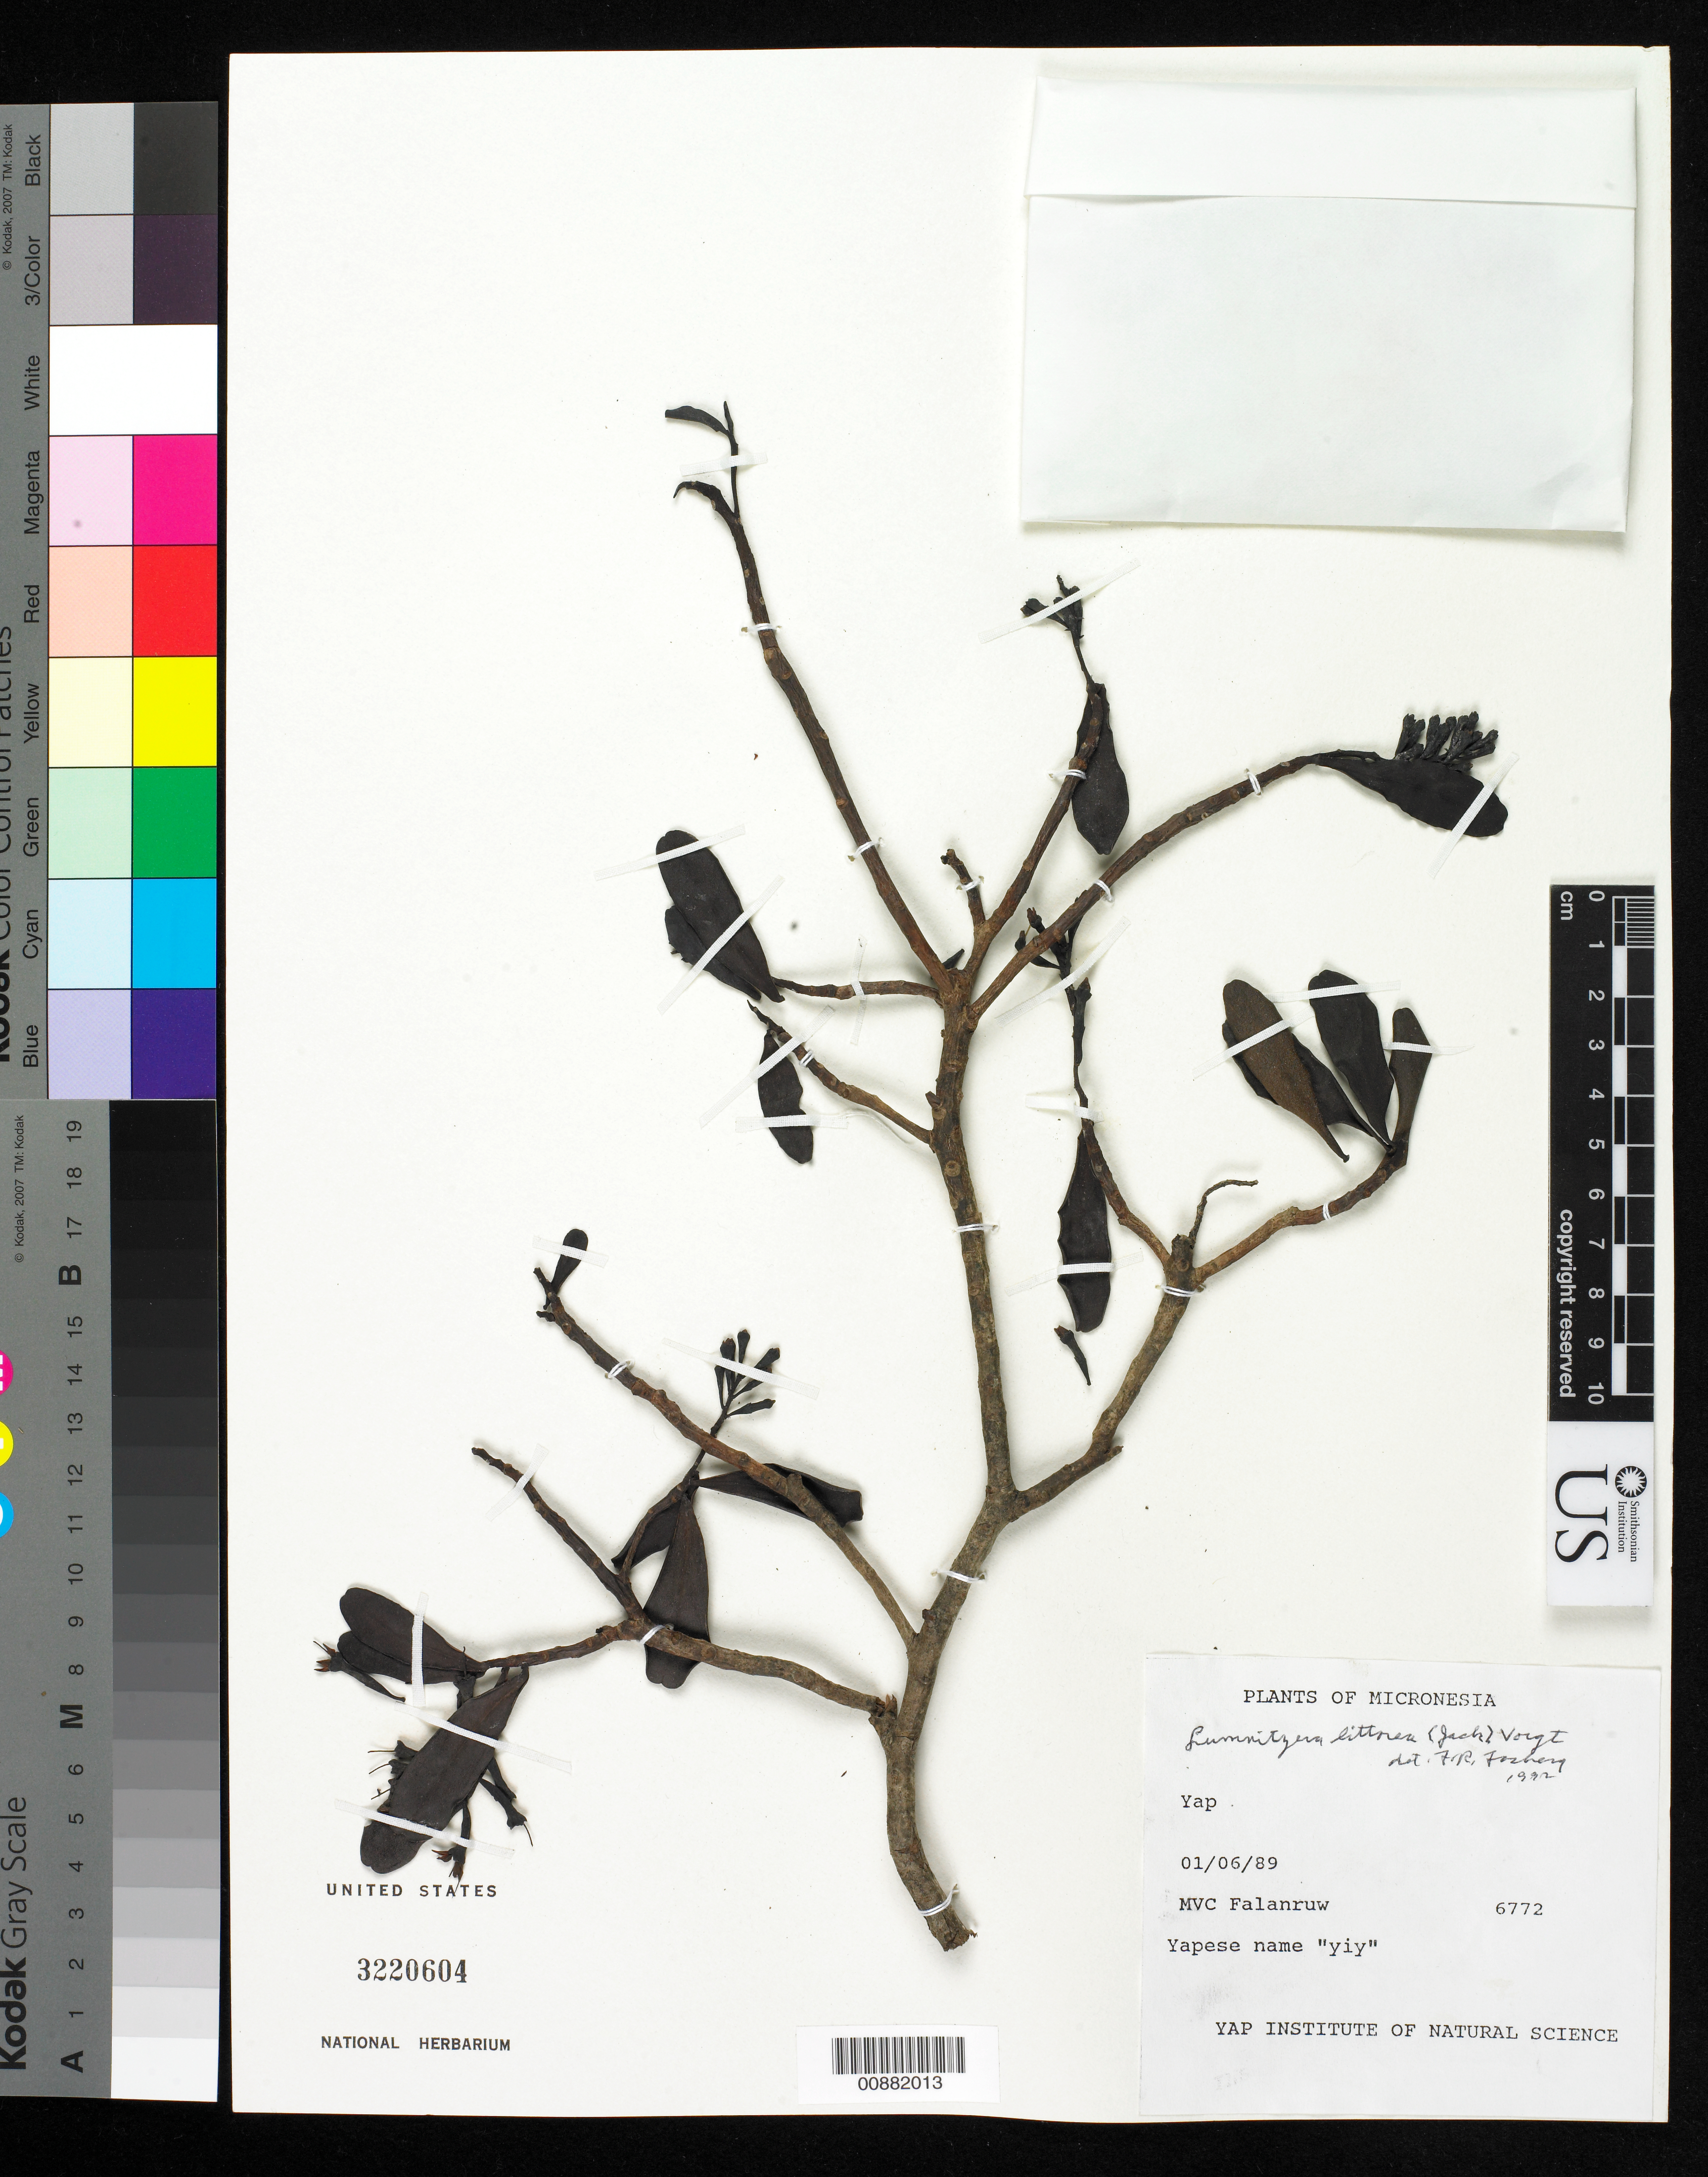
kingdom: Plantae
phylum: Tracheophyta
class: Magnoliopsida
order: Myrtales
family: Combretaceae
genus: Lumnitzera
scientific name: Lumnitzera littorea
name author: (Jack) Voight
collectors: M. V. Falanruw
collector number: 6772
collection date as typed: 06 Jan 1989 or 01 Jun 1989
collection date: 1989-01-06 or 1989-06-01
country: Micronesia, Federated States of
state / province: Yap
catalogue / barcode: US 3220604